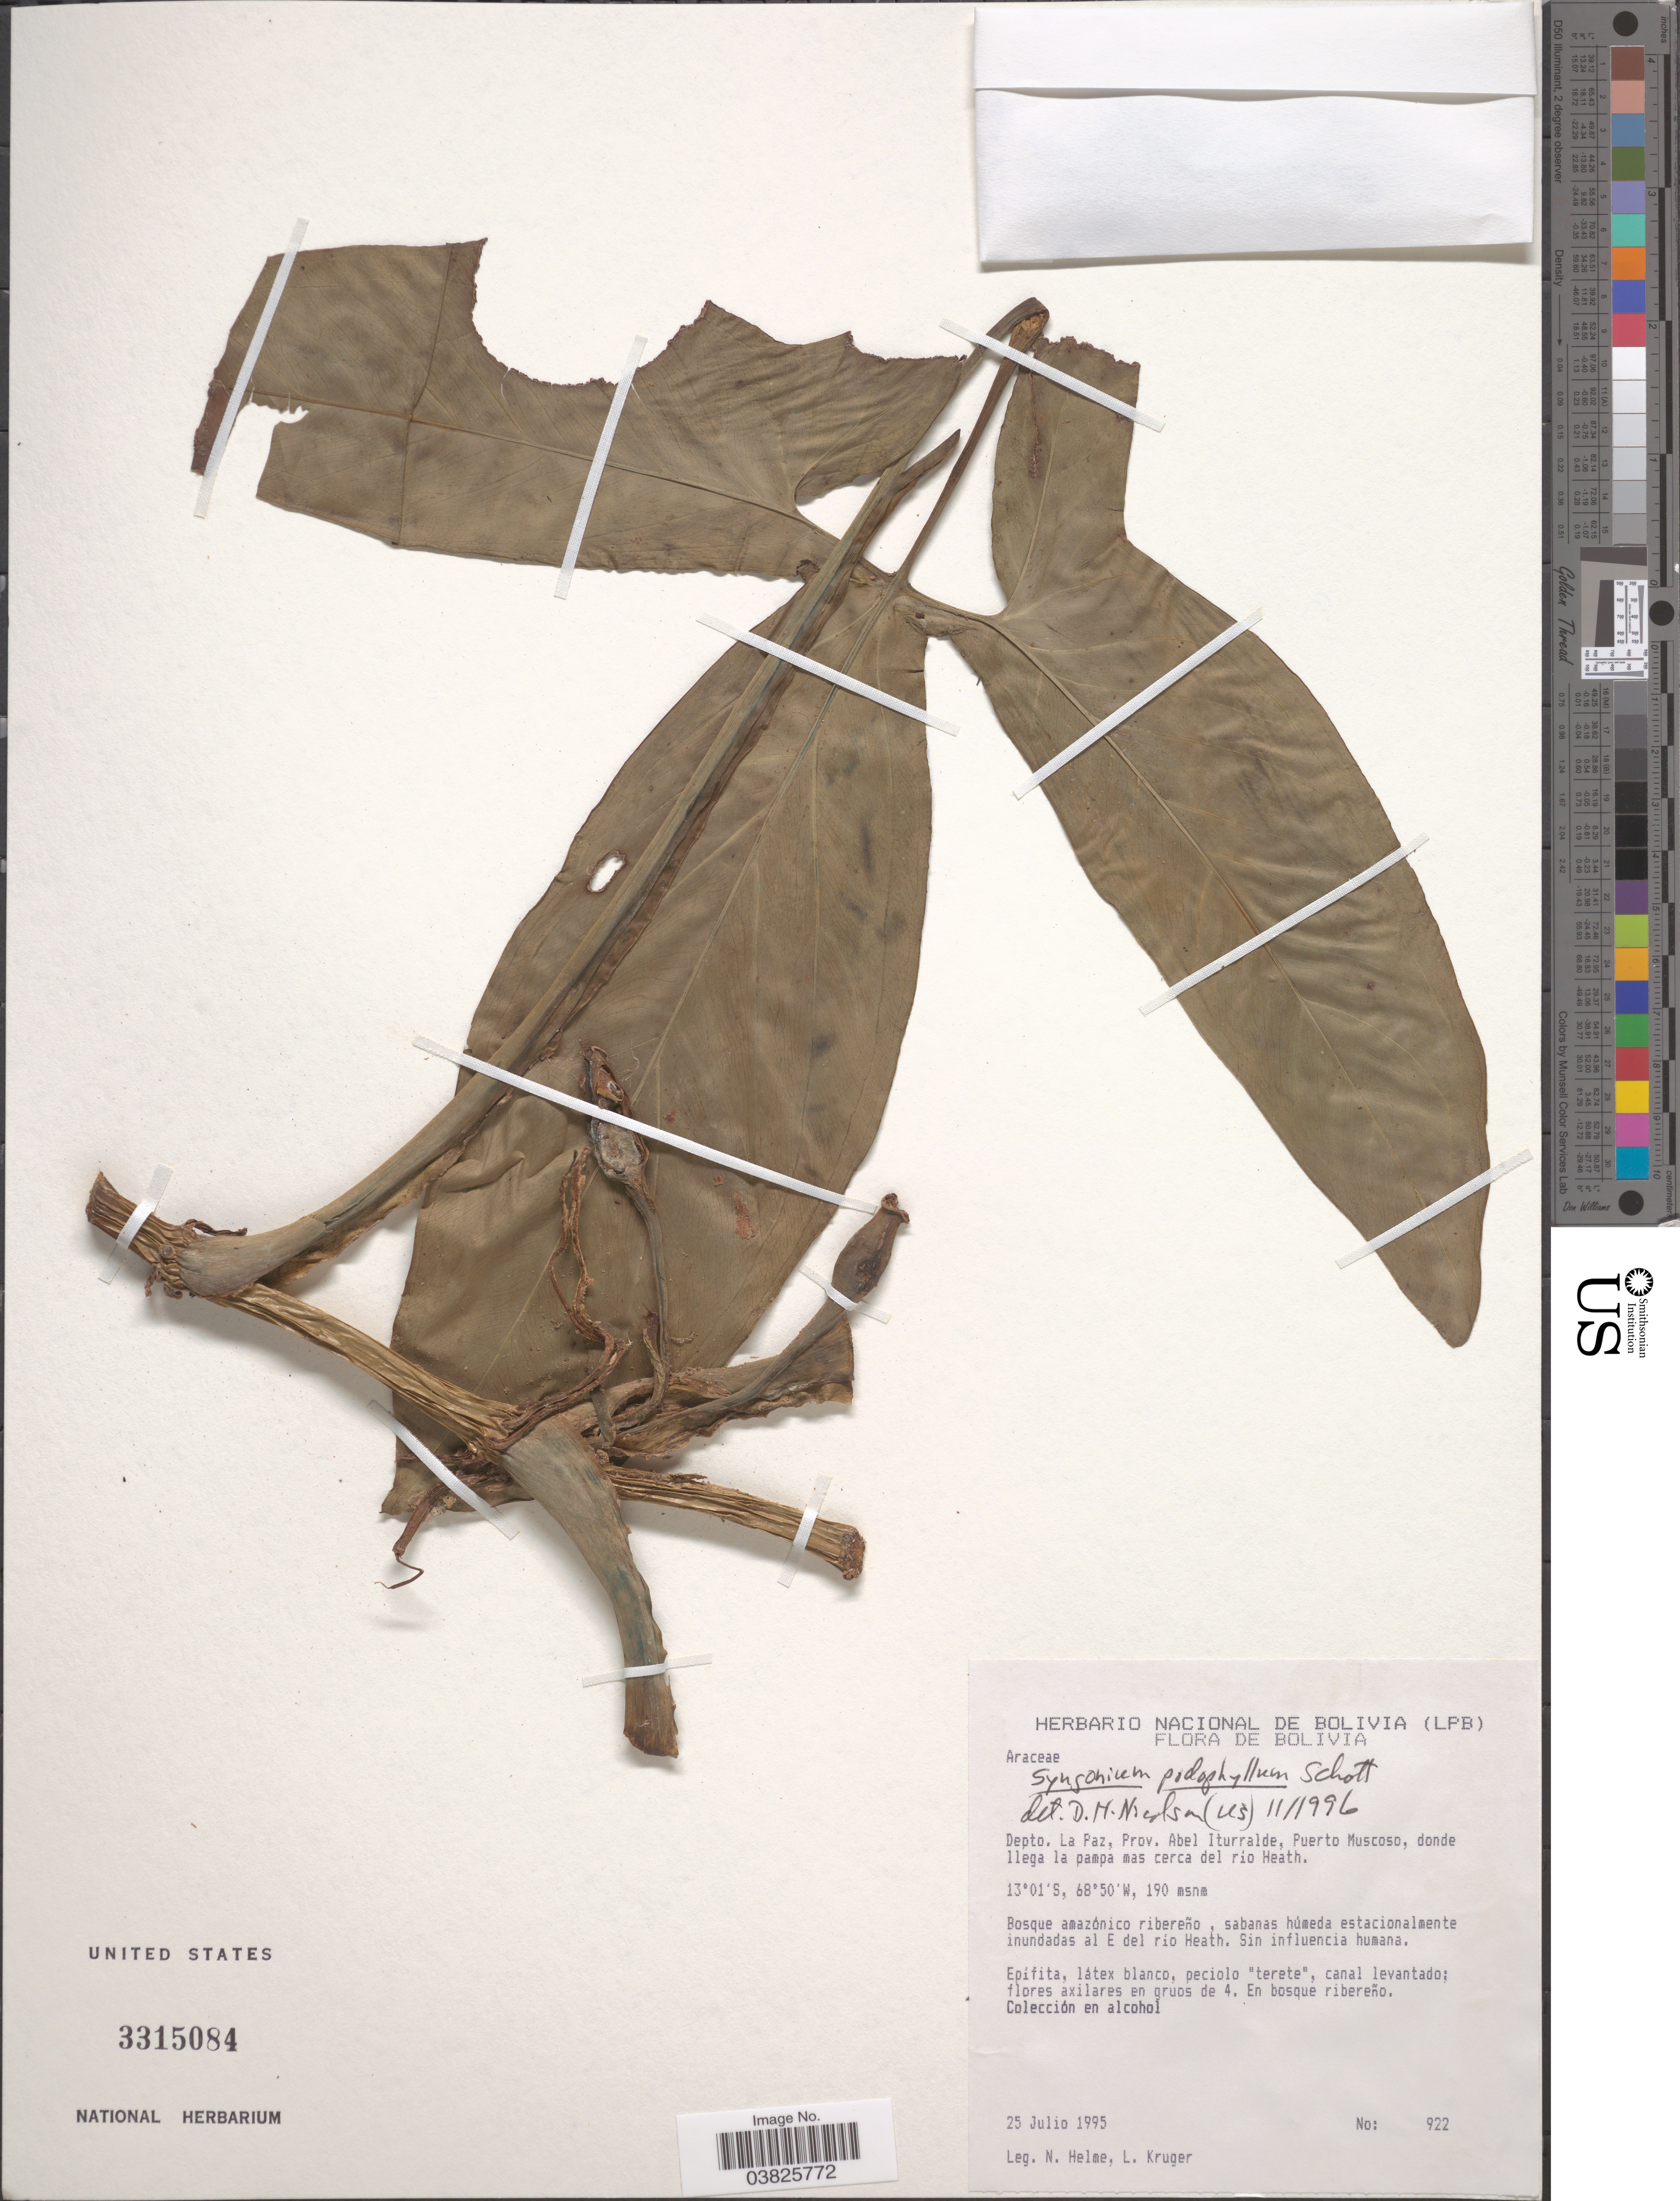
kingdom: Plantae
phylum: Tracheophyta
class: Liliopsida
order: Alismatales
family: Araceae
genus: Syngonium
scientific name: Syngonium podophyllum 'Lemon-Lime'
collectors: N. Helme & L. Kruger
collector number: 922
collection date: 1995-07-25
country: Bolivia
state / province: La Paz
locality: Depto. La Paz, Prov. Abel Iturralde, Puerto Muscoso, donde llega la pampa mas cerca del río Heath.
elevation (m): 190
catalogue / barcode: US 3315084